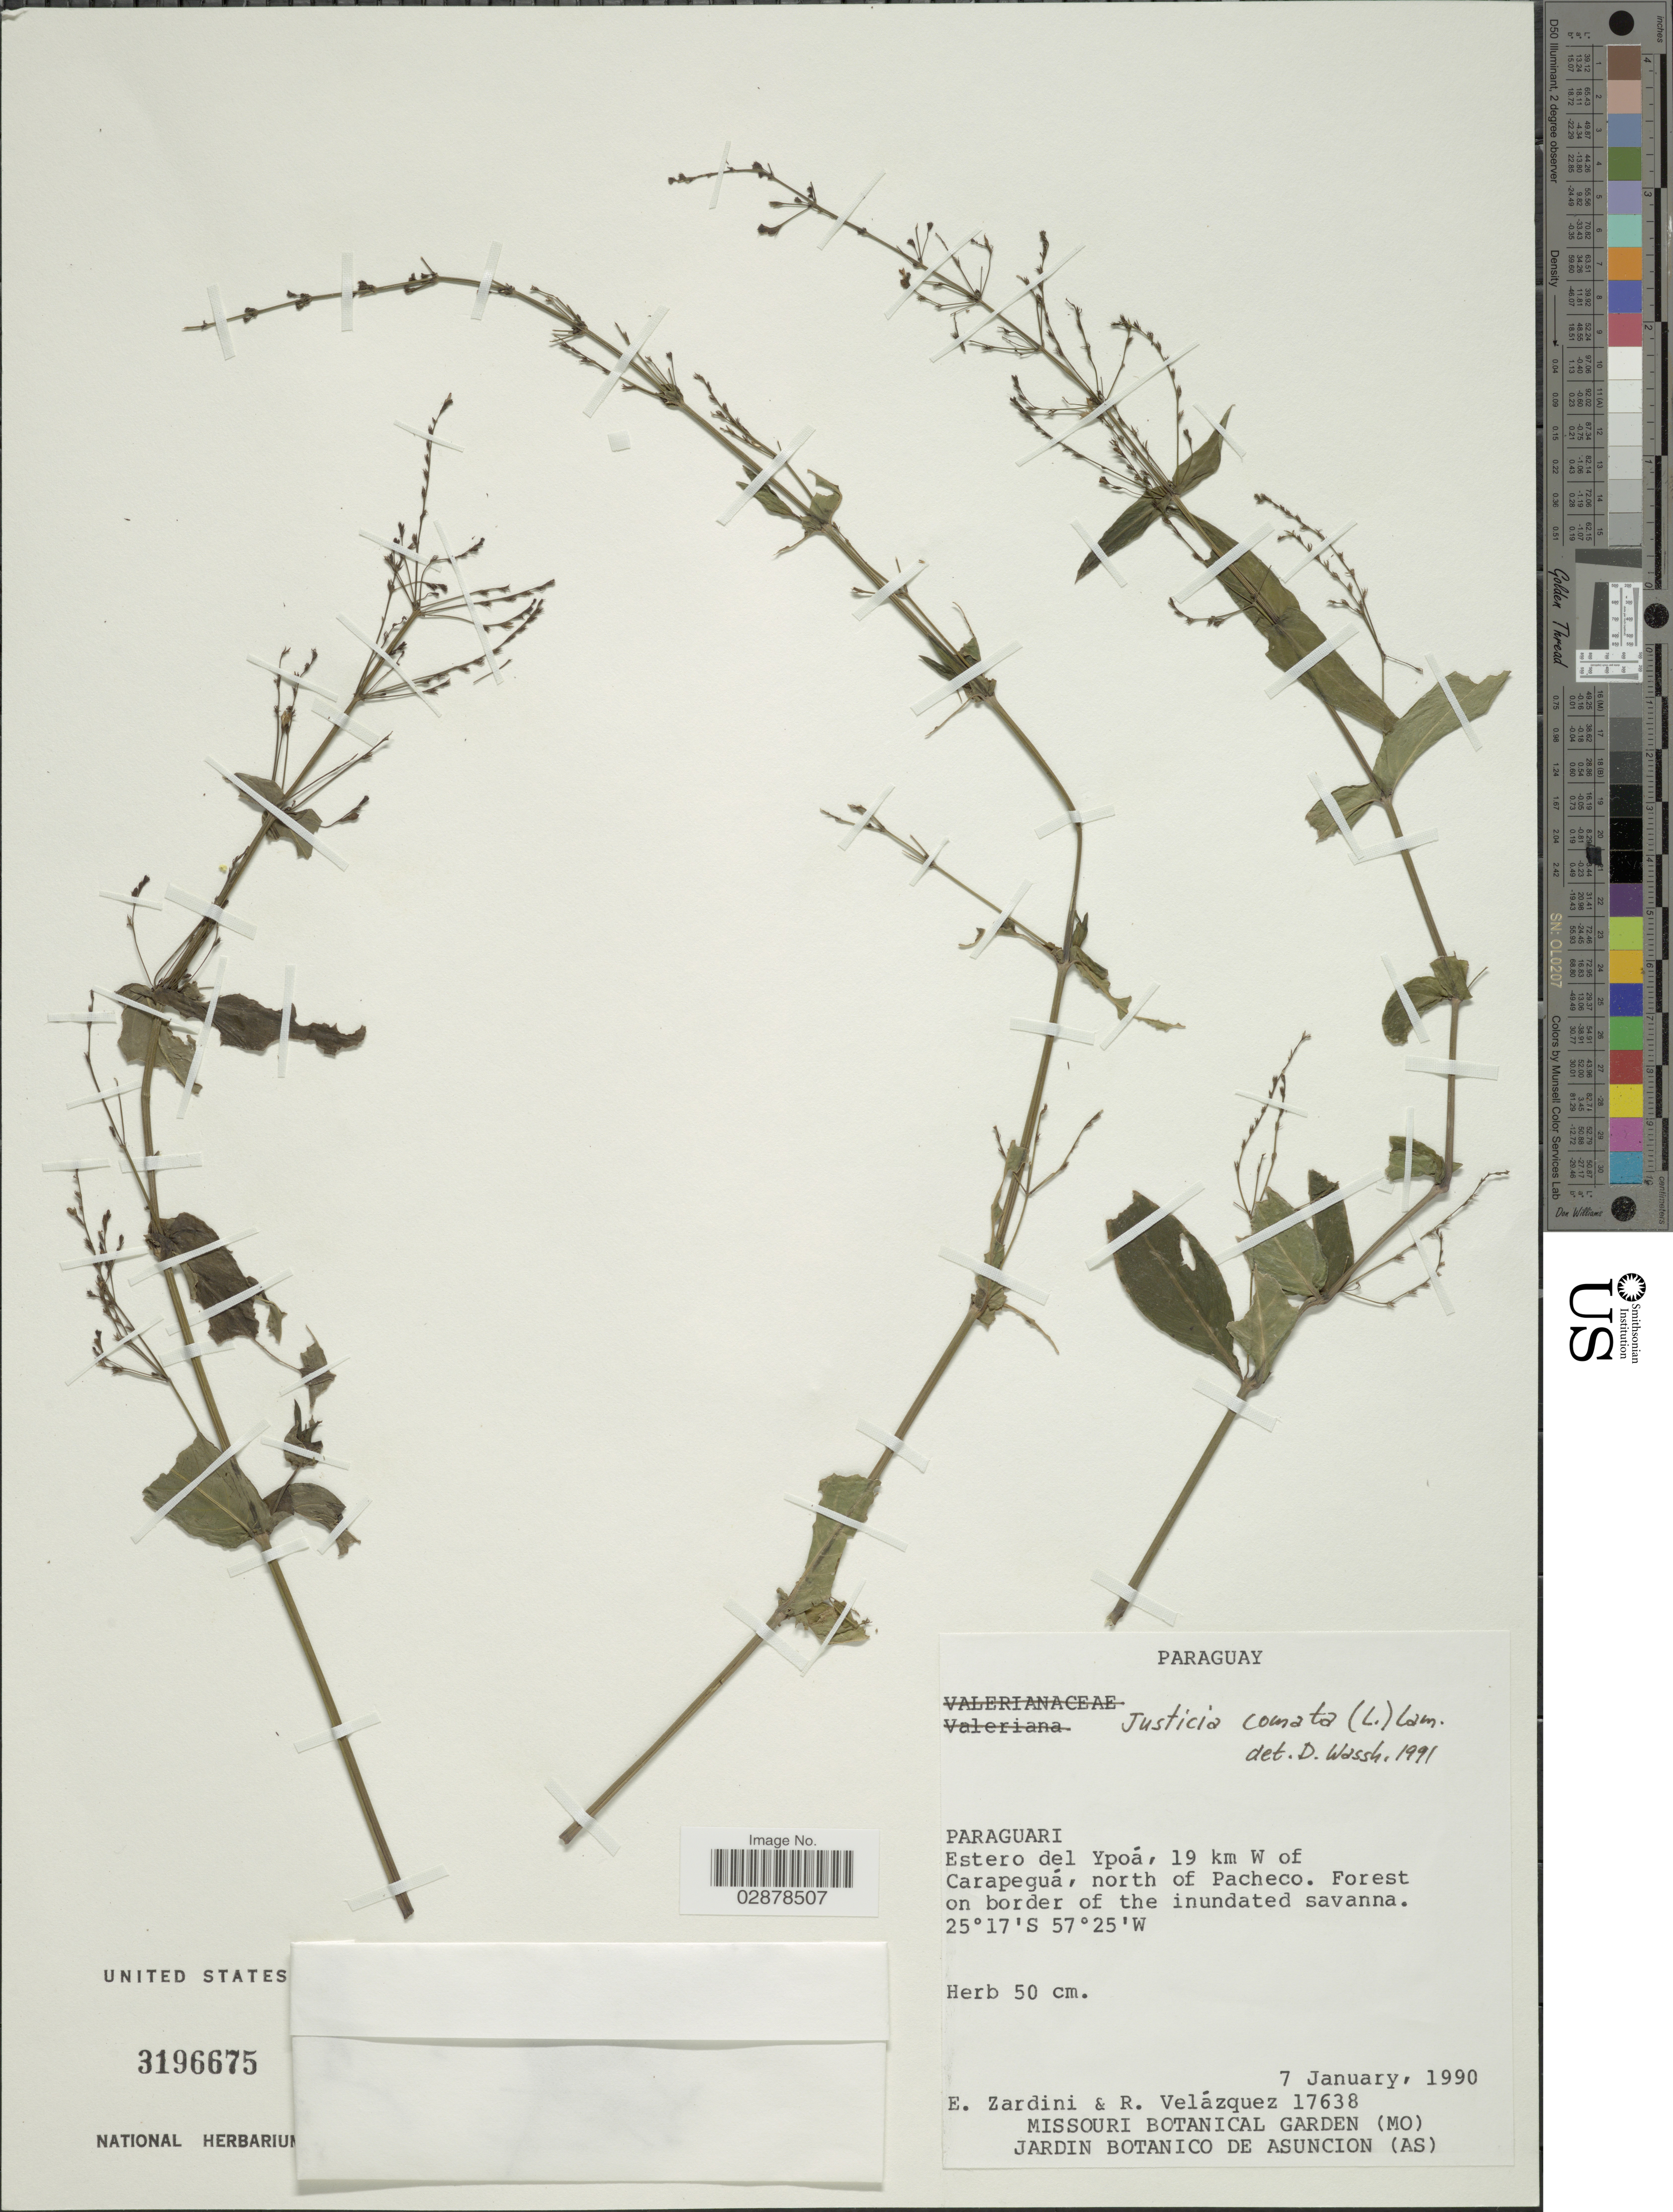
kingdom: Plantae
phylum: Tracheophyta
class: Magnoliopsida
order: Lamiales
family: Acanthaceae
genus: Justicia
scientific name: Justicia comata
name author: (L.) Lam.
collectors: E. Zardini & R. Velázquez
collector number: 17638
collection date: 1990-01-07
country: Paraguay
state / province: Paraguari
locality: Estero del Ypoá, 19 km W of Carapeguá, north of Pacheco.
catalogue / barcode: US 3196675